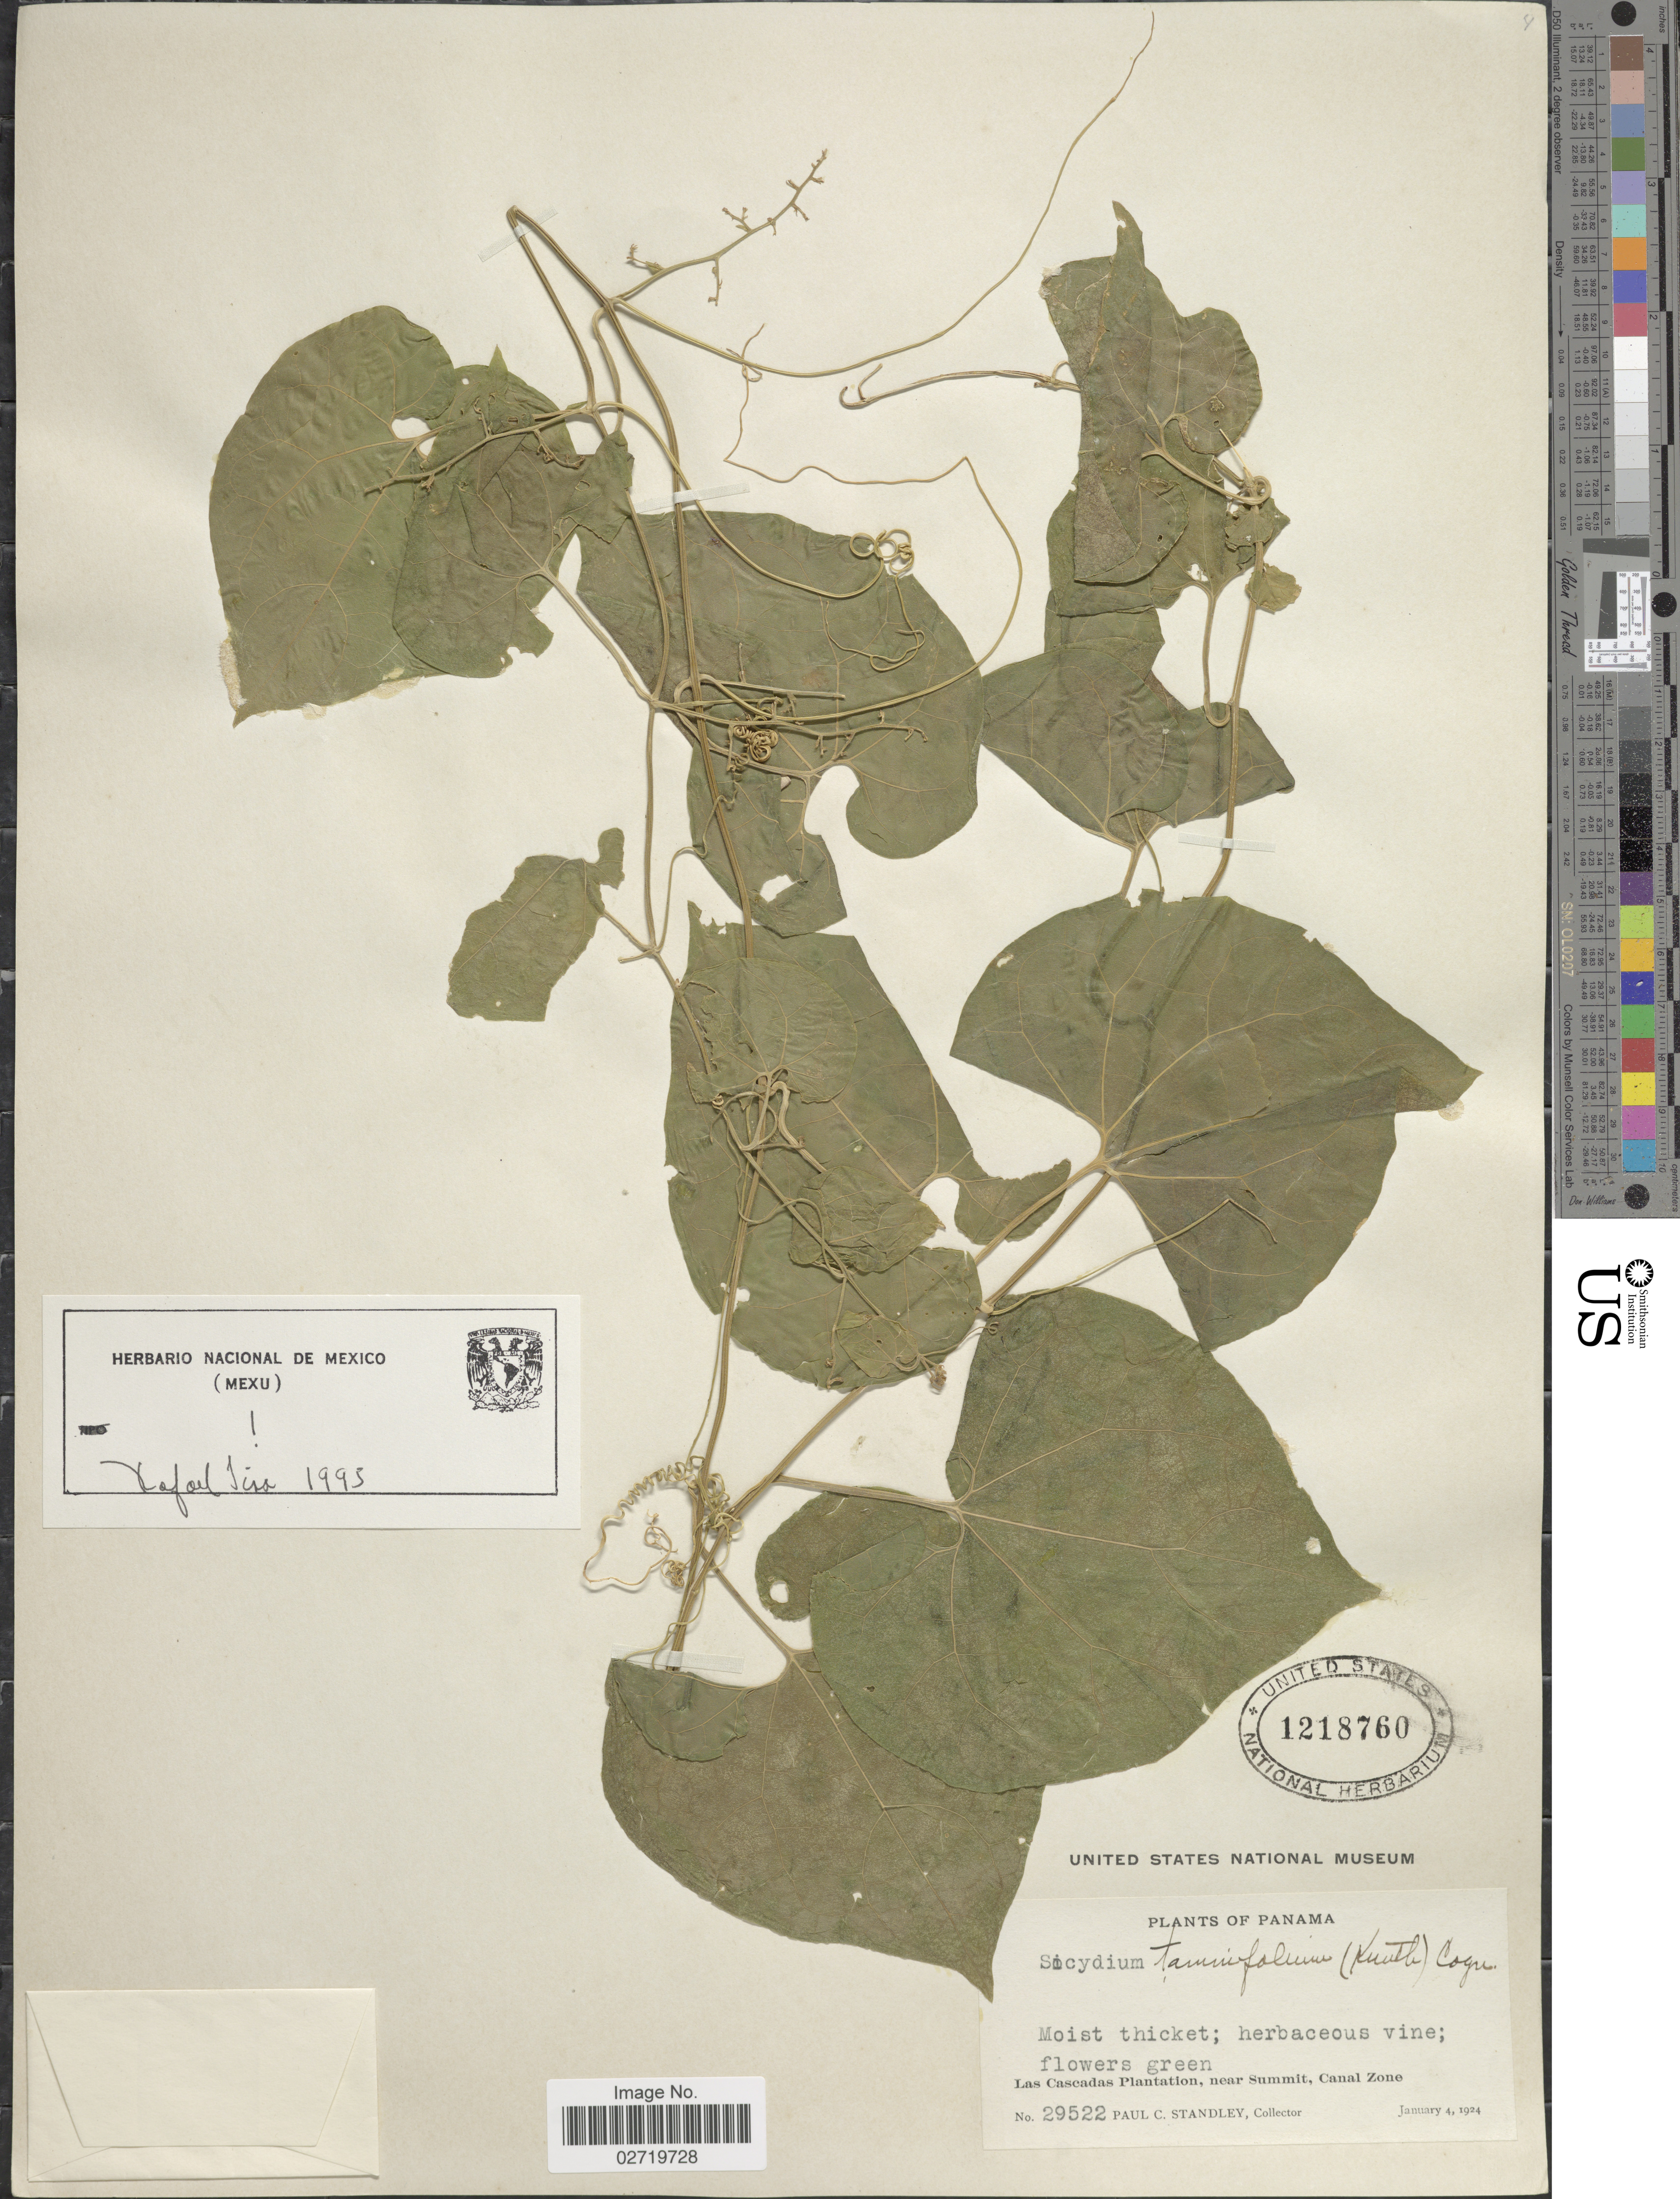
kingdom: Plantae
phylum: Tracheophyta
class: Magnoliopsida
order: Cucurbitales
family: Cucurbitaceae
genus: Sicydium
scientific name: Sicydium tamnifolium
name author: (Kunth) Cogn.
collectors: P. C. Standley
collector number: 29522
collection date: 1924-01-04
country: Panama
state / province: Colón / Panamá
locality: Las Cascadas Plantation, near Summit, Canal Zone.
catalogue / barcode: US 1218760